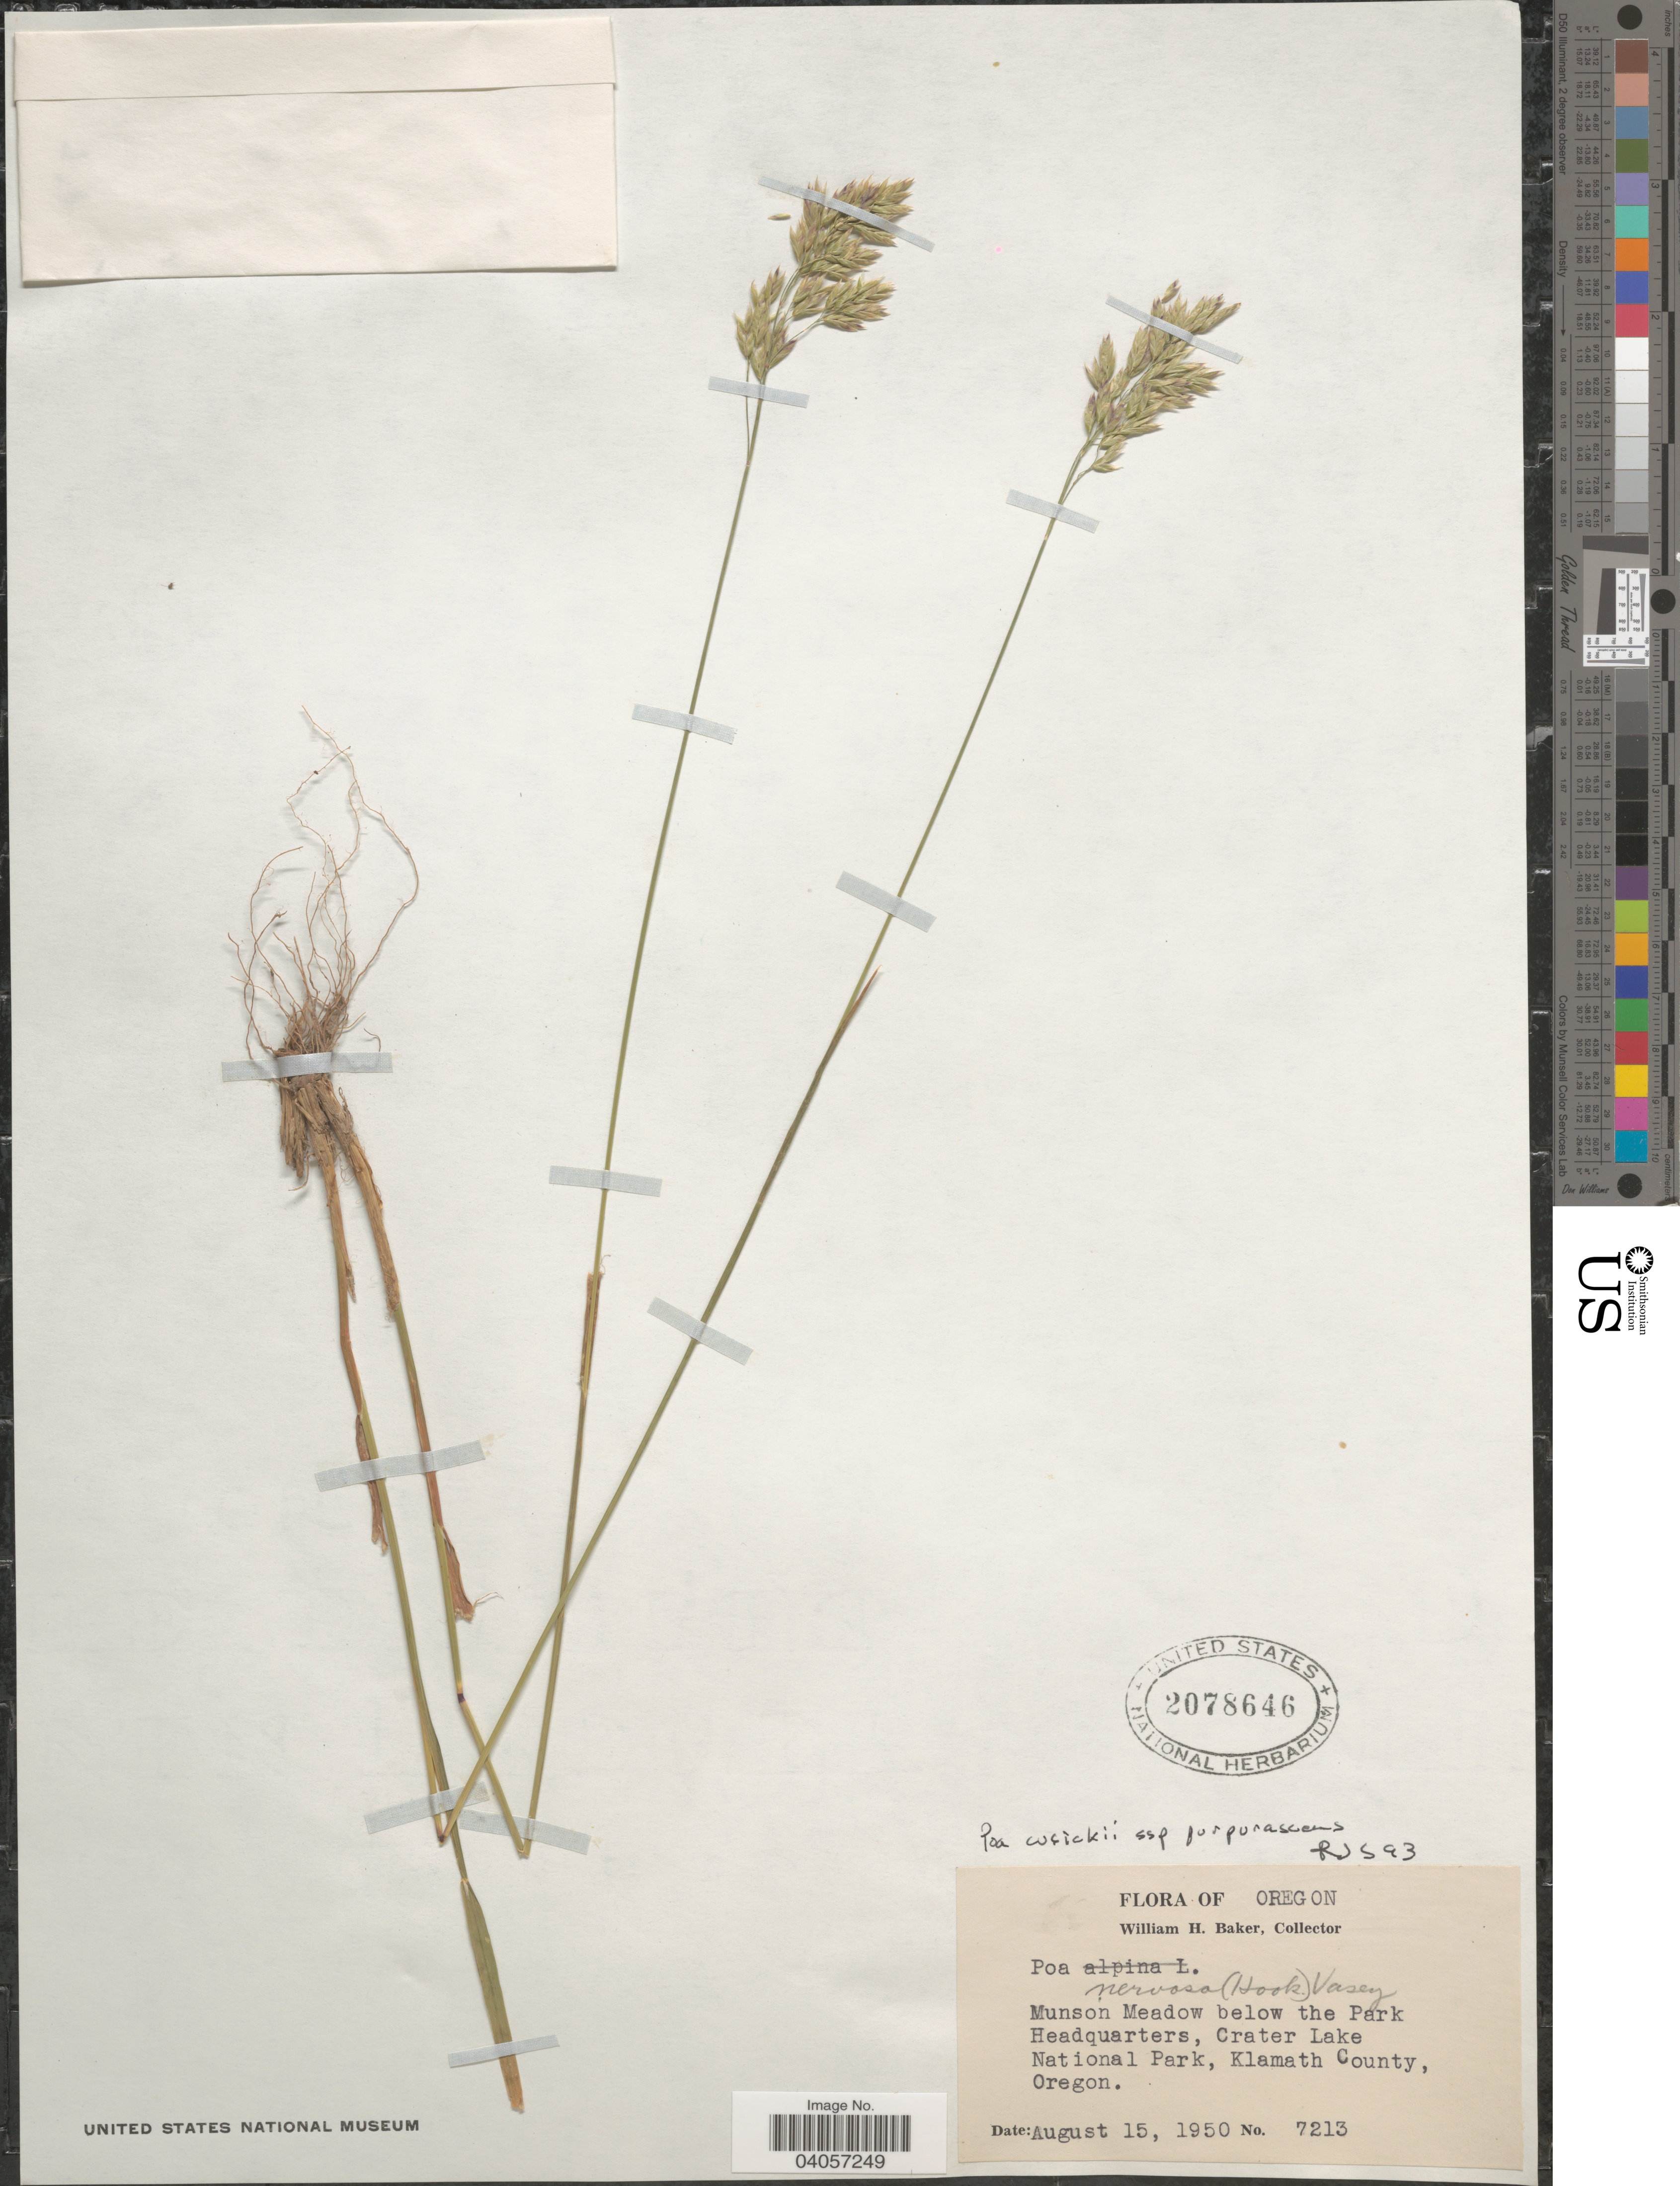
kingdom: Plantae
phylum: Tracheophyta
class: Liliopsida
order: Poales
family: Poaceae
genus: Poa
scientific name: Poa cusickii subsp. purpurascens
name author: (Vasey) Soreng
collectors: W. H. Baker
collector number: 7213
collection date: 1950-08-15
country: United States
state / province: Oregon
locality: Munson Meadow below the Park Headquarters, Crater Lake National Park, Klamath County.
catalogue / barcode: US 2078646